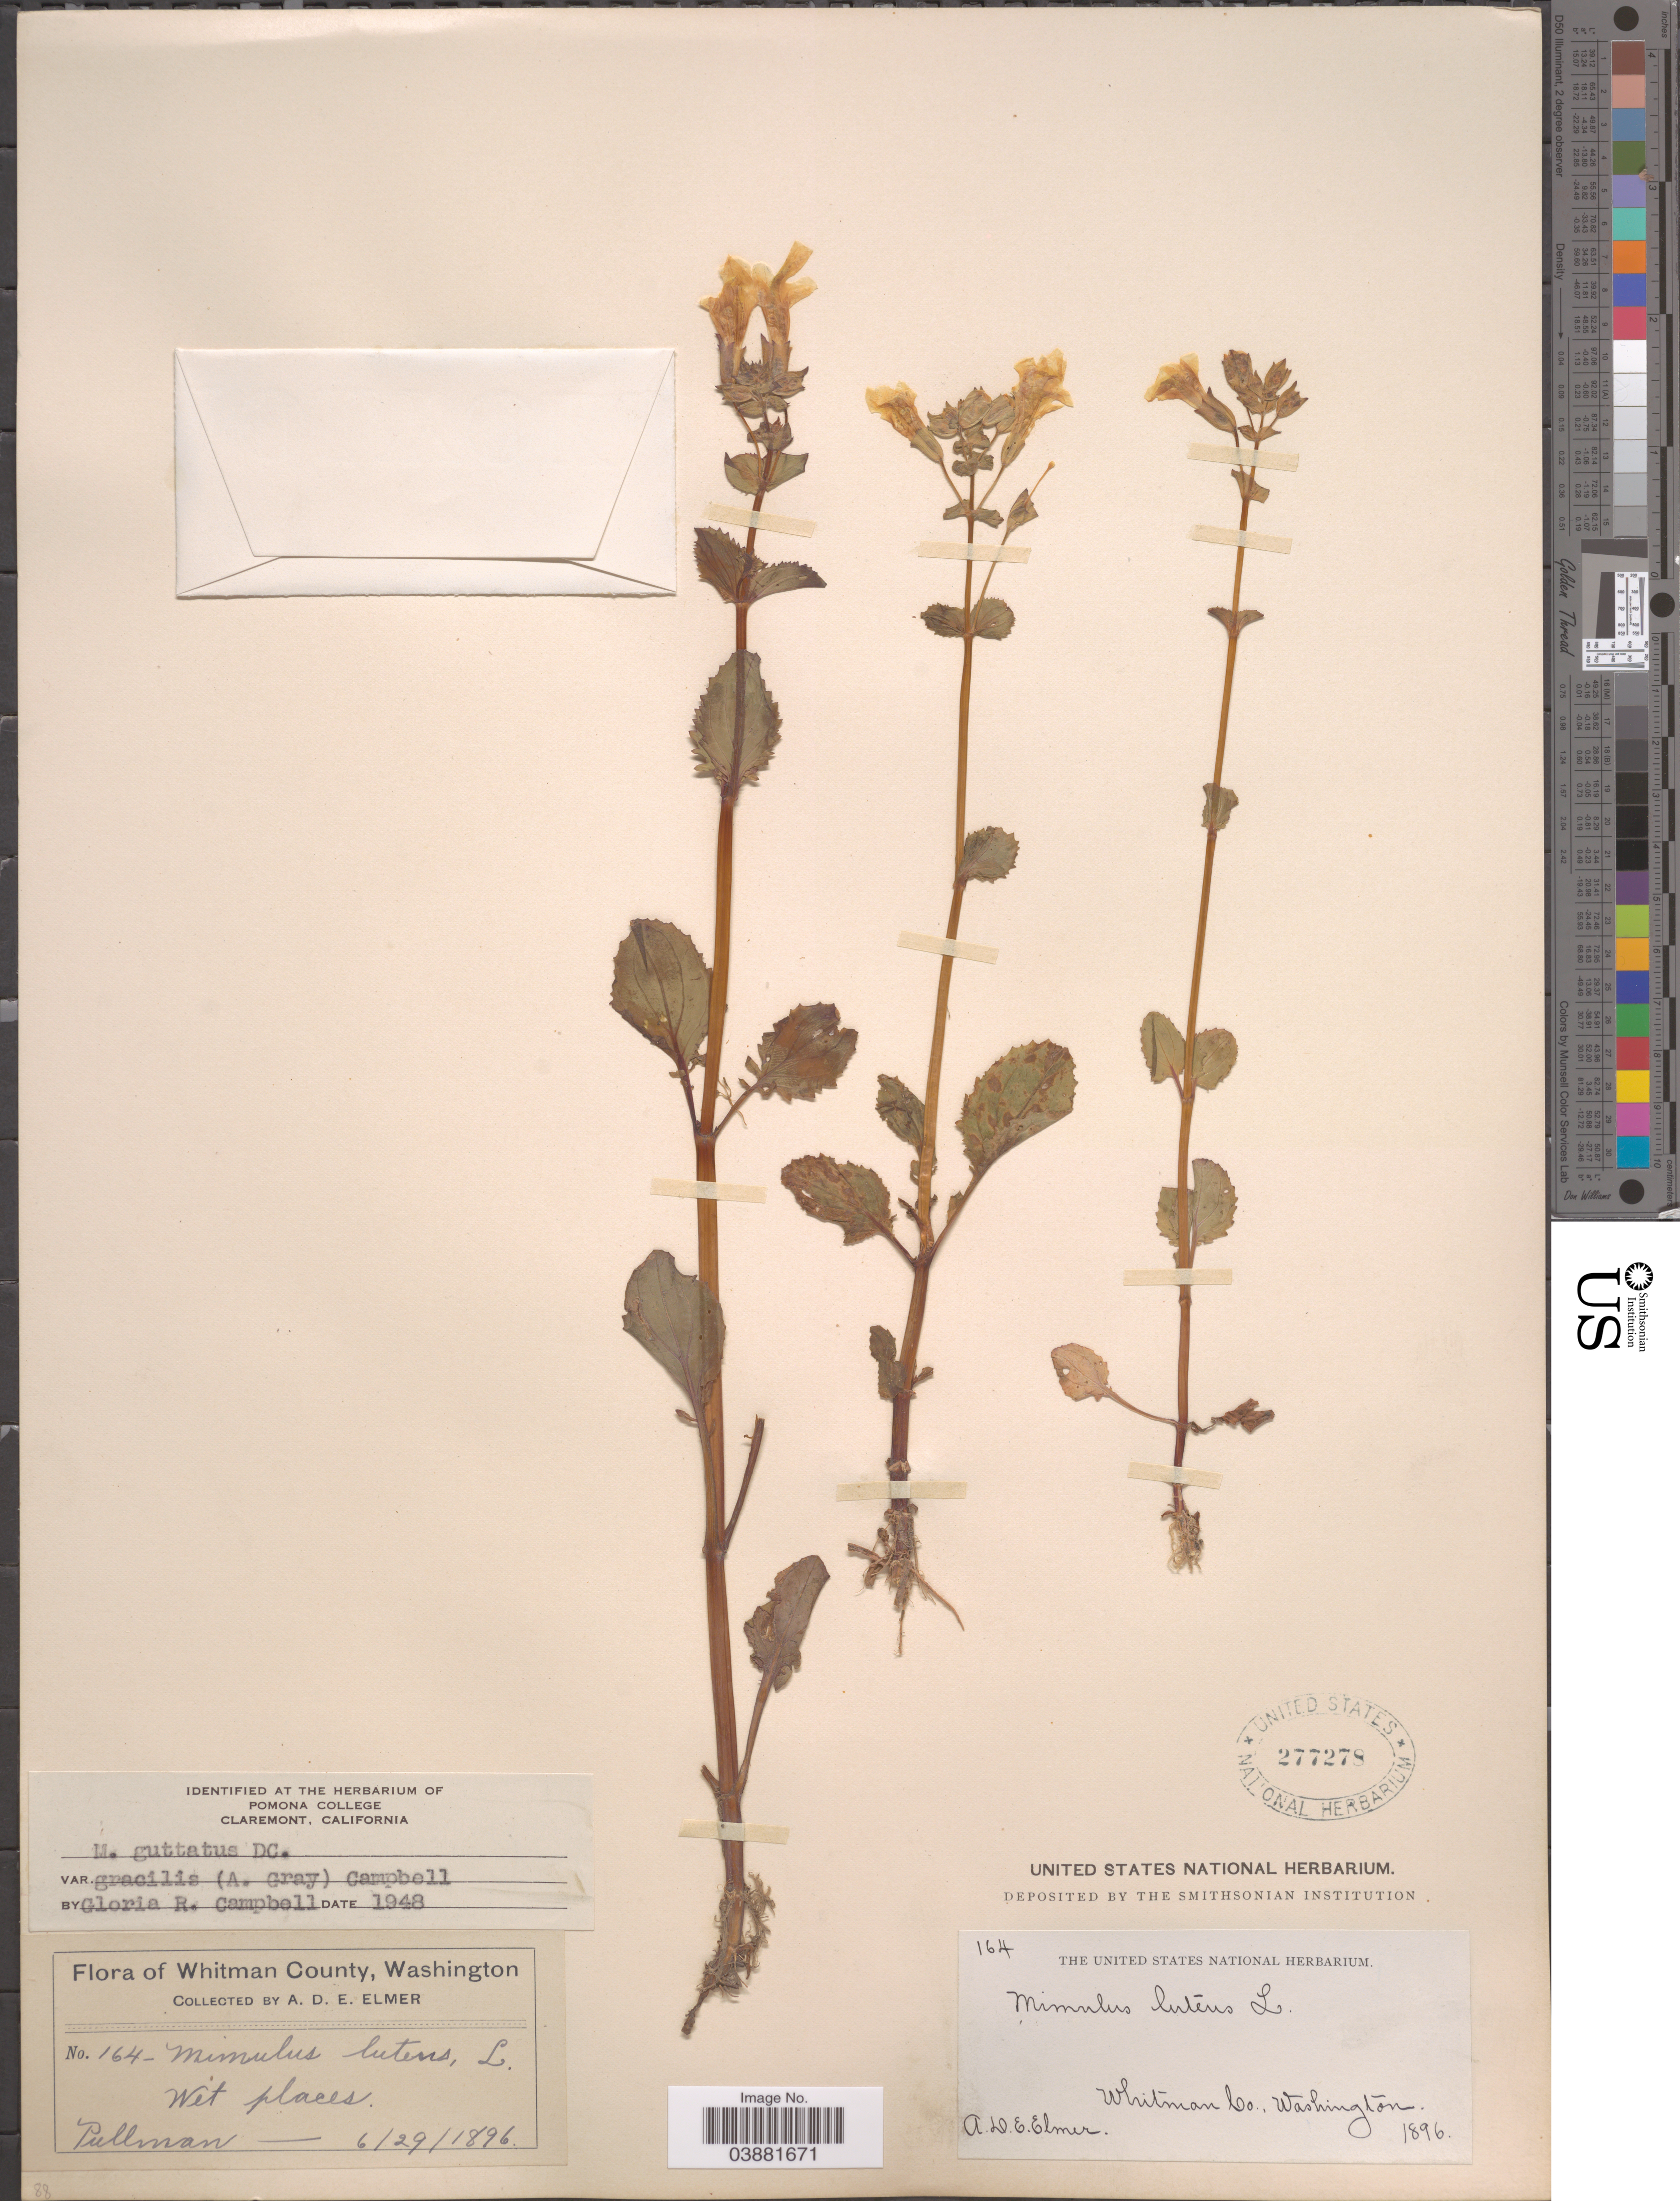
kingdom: Plantae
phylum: Tracheophyta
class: Magnoliopsida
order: Lamiales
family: Phrymaceae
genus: Mimulus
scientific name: Mimulus guttatus var. gracilis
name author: (A. Gray) G.R. Campb.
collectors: A. D. E. Elmer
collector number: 164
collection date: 1896-06-29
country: United States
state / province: Washington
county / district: Whitman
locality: Whitman County. Pullman.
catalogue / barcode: US 277278